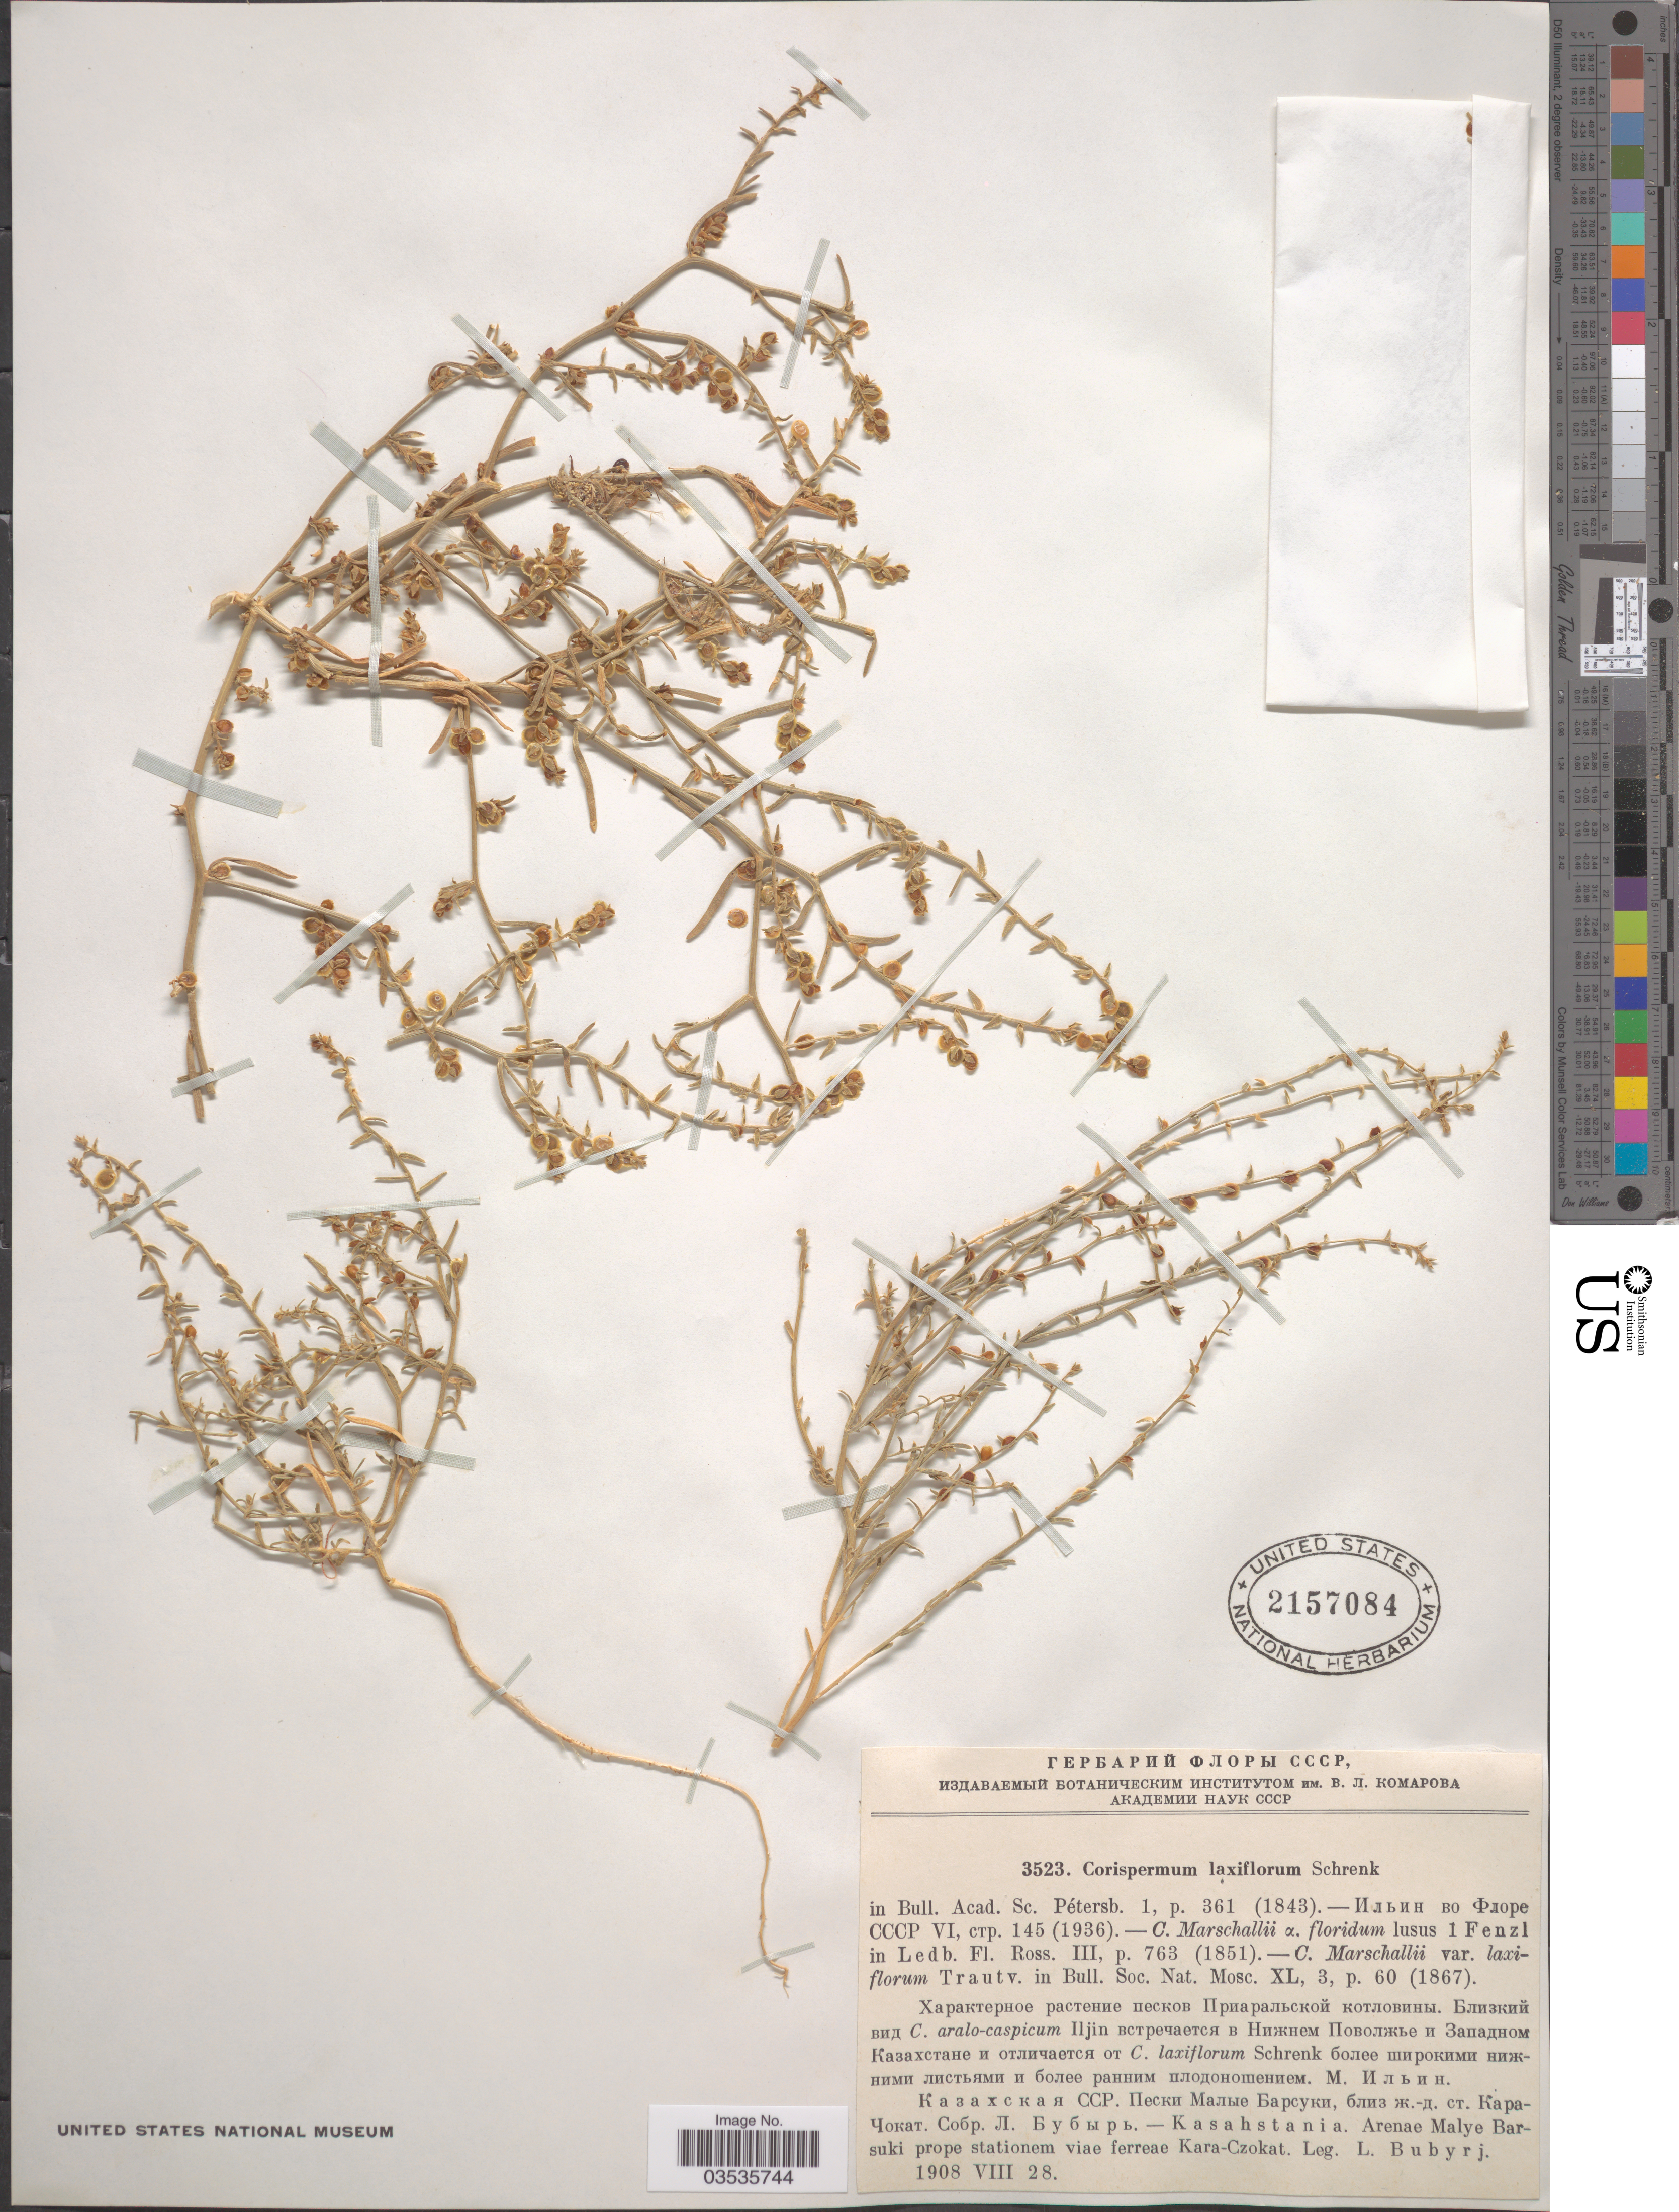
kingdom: Plantae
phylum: Tracheophyta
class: Magnoliopsida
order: Caryophyllales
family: Amaranthaceae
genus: Corispermum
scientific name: Corispermum laxiflorum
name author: Schrenk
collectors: L. Bubyrj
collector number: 3523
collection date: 1908-08-28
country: Kazakhstan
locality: Arenae Malye Barsuki prope stationem viae ferreae Kara-Czokat.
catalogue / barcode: US 2157084